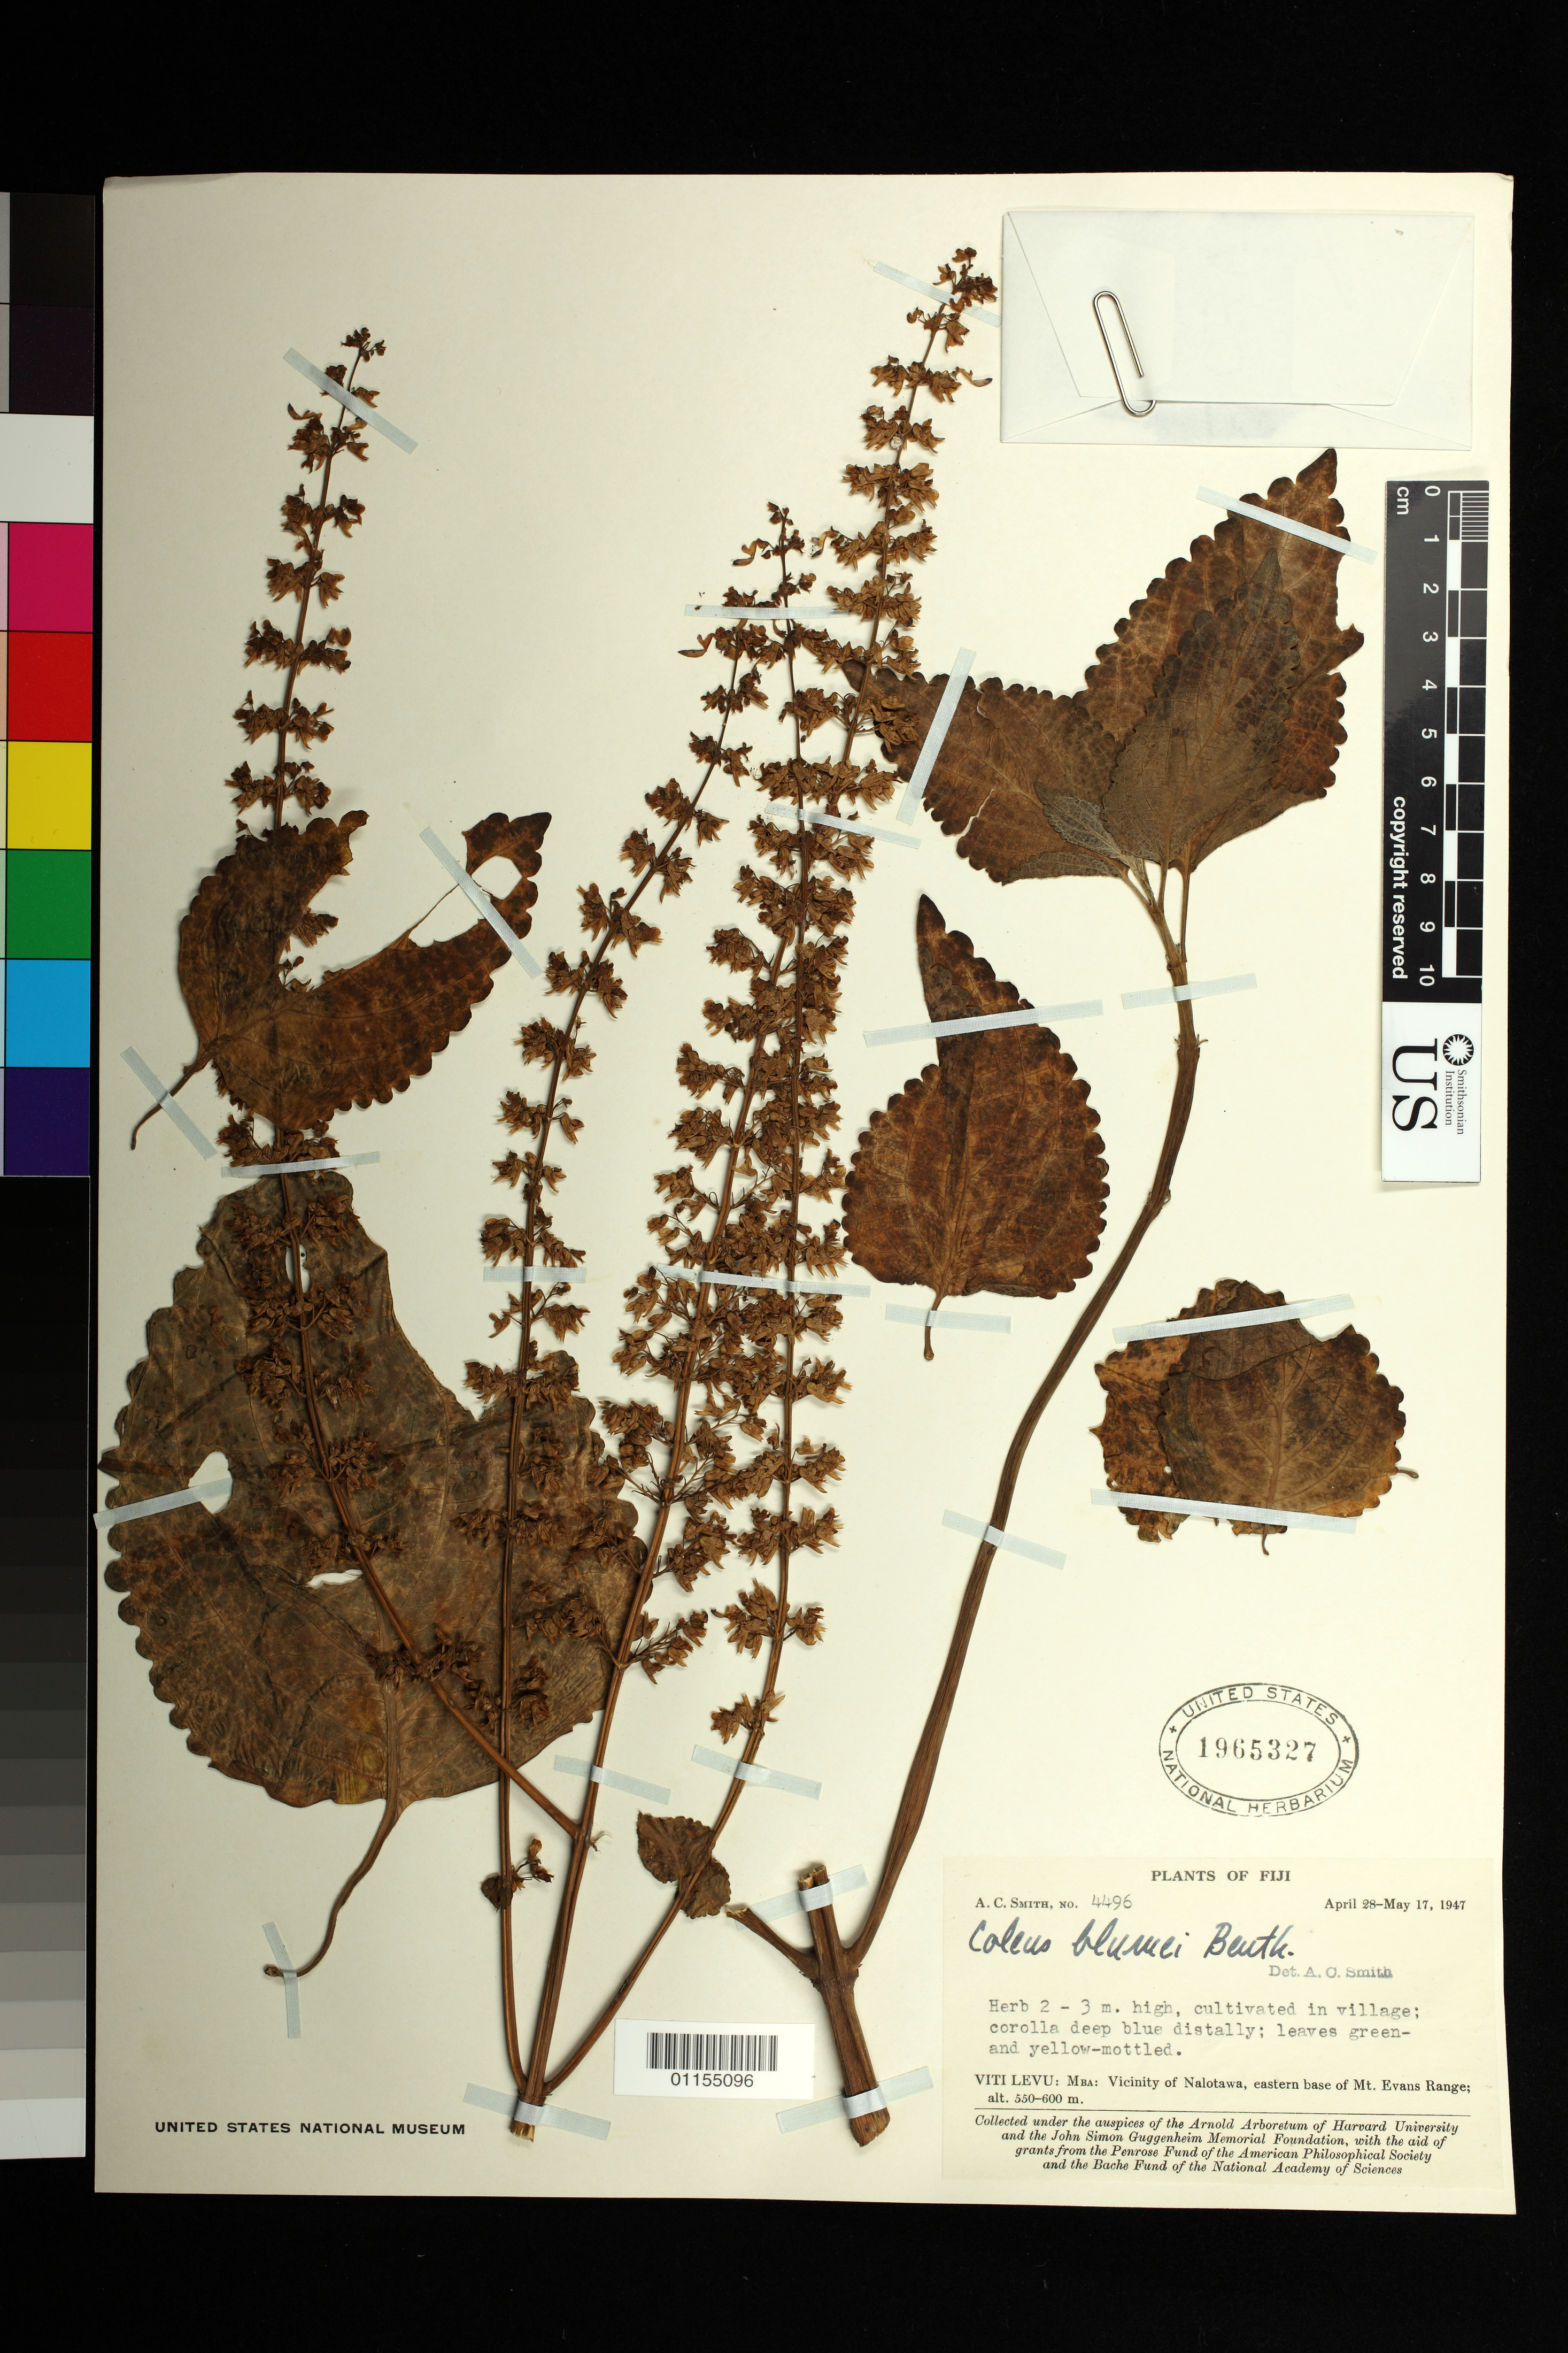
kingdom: Plantae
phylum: Tracheophyta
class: Magnoliopsida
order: Lamiales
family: Lamiaceae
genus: Plectranthus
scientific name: Plectranthus scutellarioides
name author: (L.) R. Br.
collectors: A. C. Smith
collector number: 4496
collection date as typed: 28 Apr 1947 to 17 May 1947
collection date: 1947-04-28/1947-05-17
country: Fiji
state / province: Western Division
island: Viti Levu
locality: Vicinity of nalotawa, eastern base of mt. evans range; in village.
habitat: Cultivated in village.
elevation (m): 550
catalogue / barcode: US 1965327